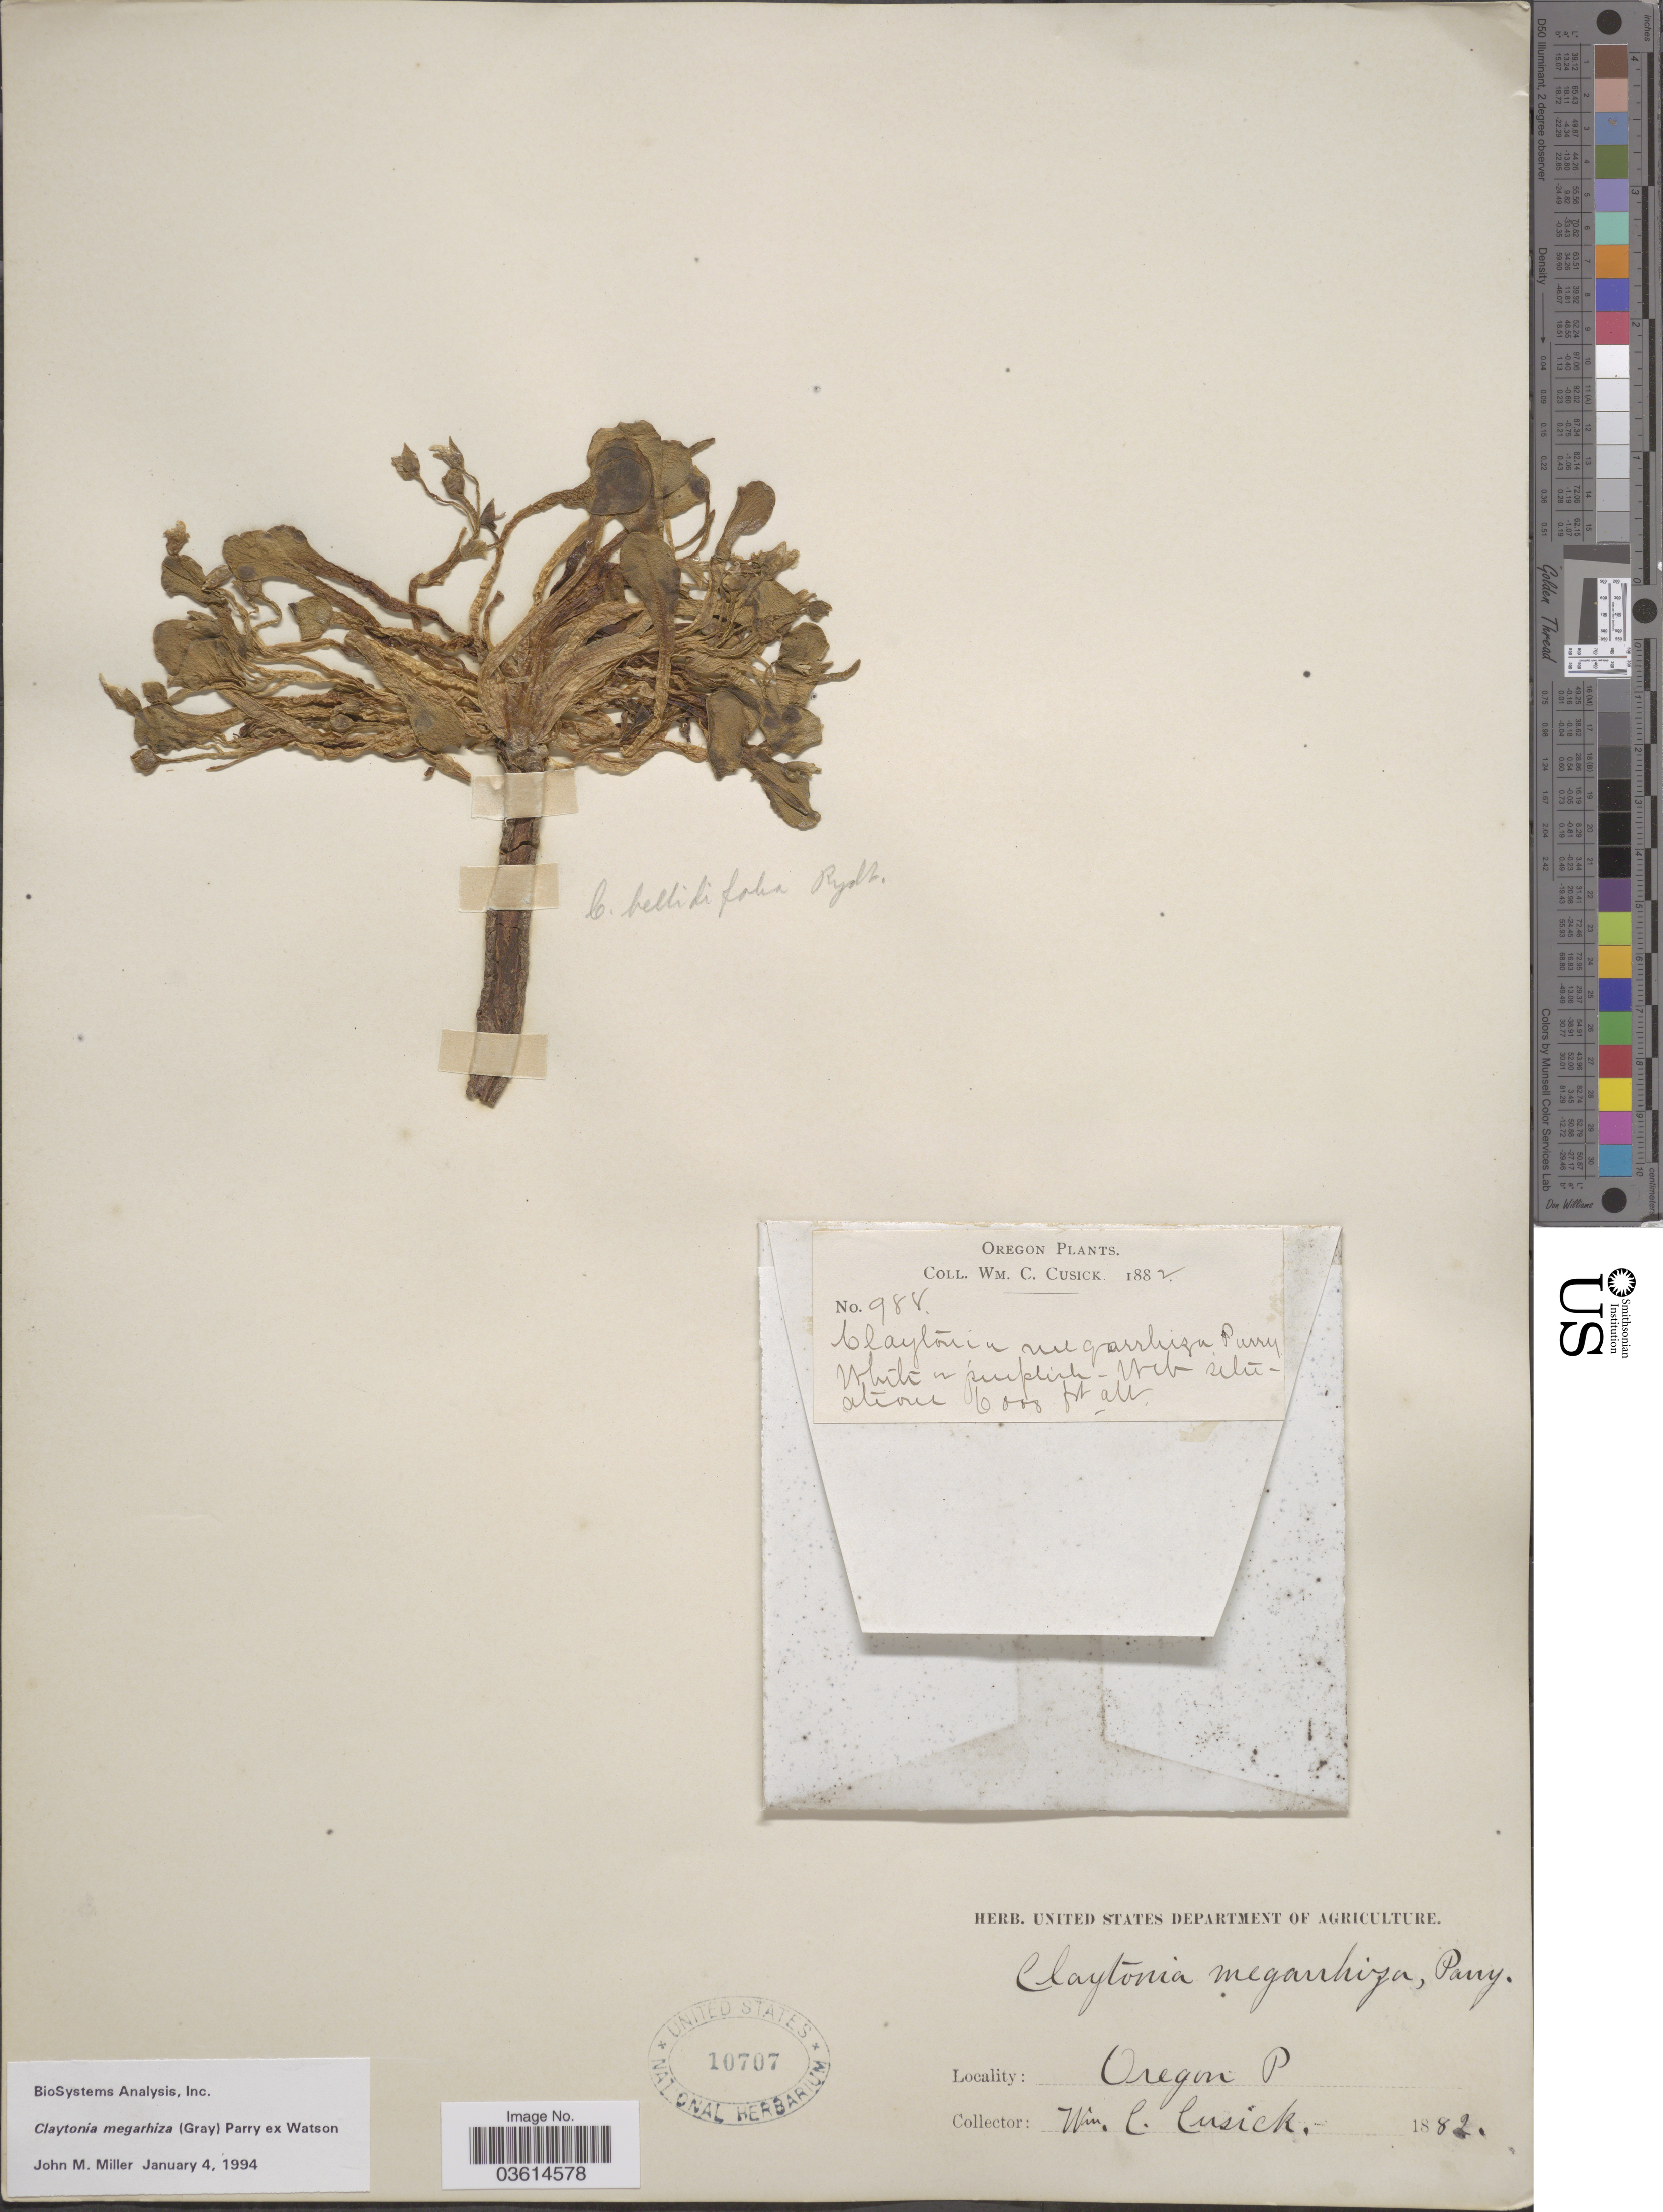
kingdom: Plantae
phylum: Tracheophyta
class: Magnoliopsida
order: Caryophyllales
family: Montiaceae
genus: Claytonia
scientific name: Claytonia megarhiza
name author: (A. Gray) Parry ex S. Watson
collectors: W. C. Cusick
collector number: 988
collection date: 1882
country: United States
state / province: Oregon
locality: Web situation [unsure placement]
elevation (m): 1829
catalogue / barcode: US 10707